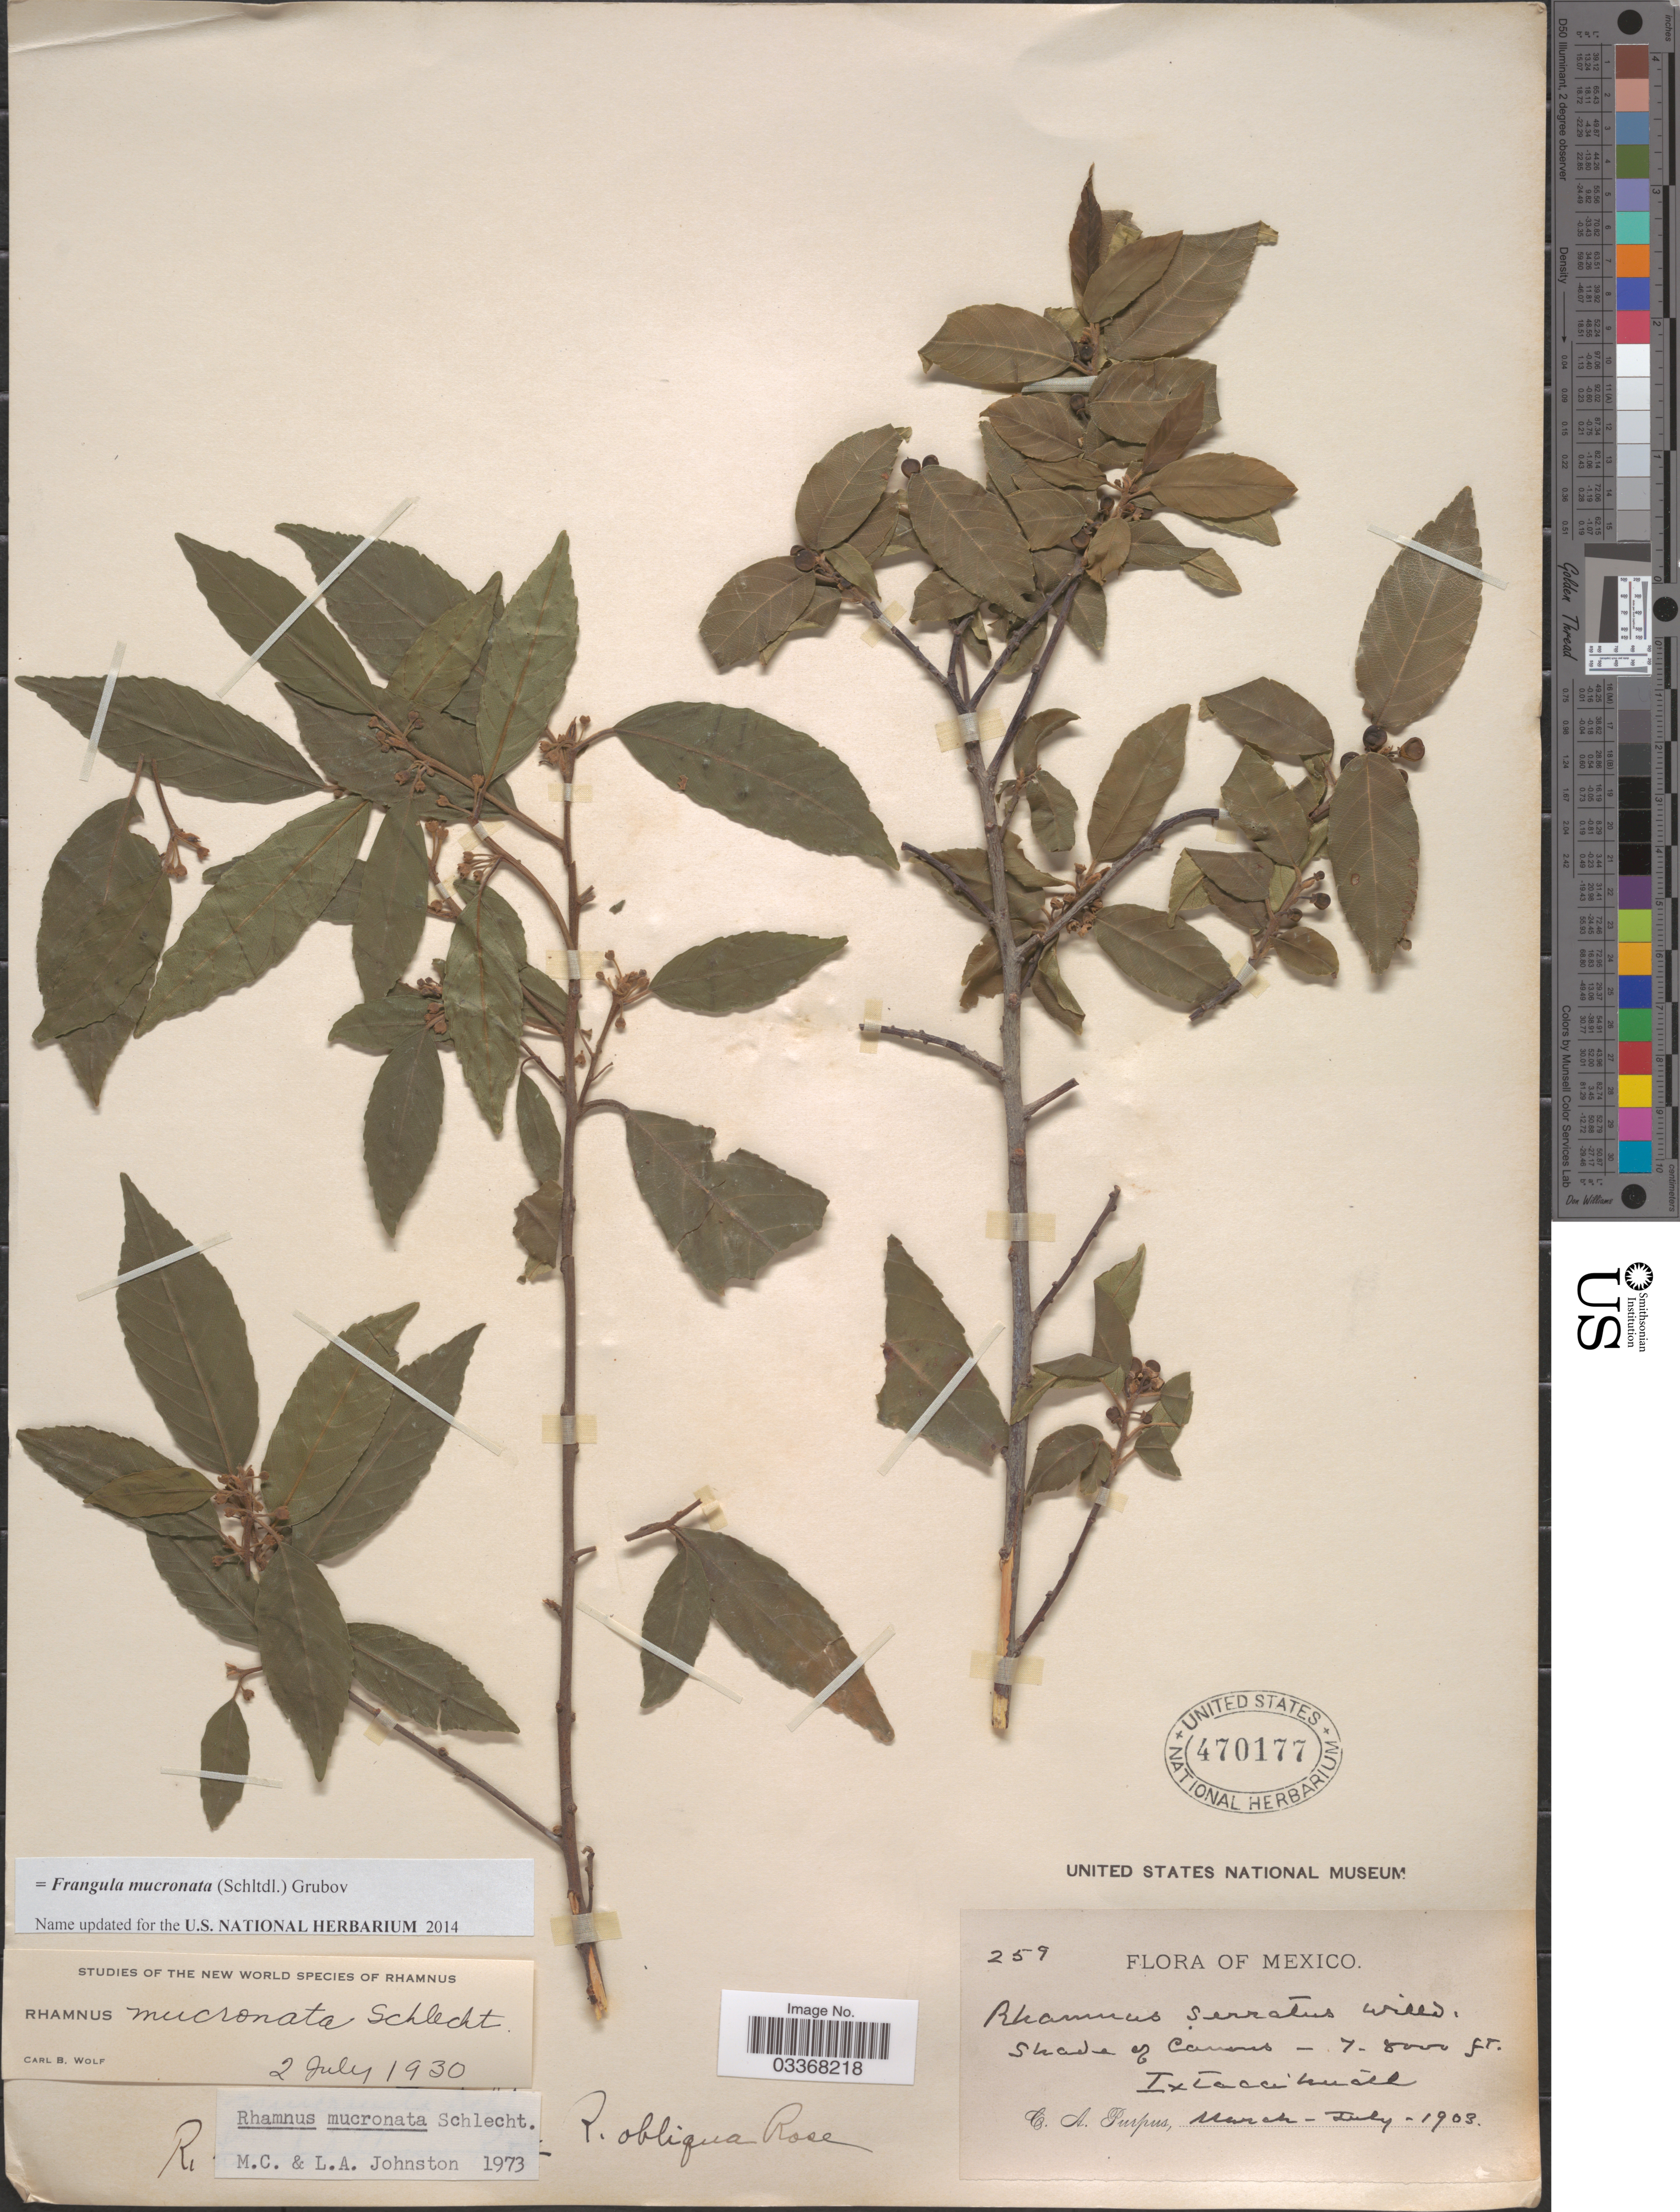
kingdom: Plantae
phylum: Tracheophyta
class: Magnoliopsida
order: Rosales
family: Rhamnaceae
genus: Frangula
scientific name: Frangula mucronata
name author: (Schltdl.) Grubov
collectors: C. A. Purpus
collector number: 259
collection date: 1903-03/1903-07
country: Mexico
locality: Shade of Canons. Ixtaccihuatl.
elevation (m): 2134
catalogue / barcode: US 470177